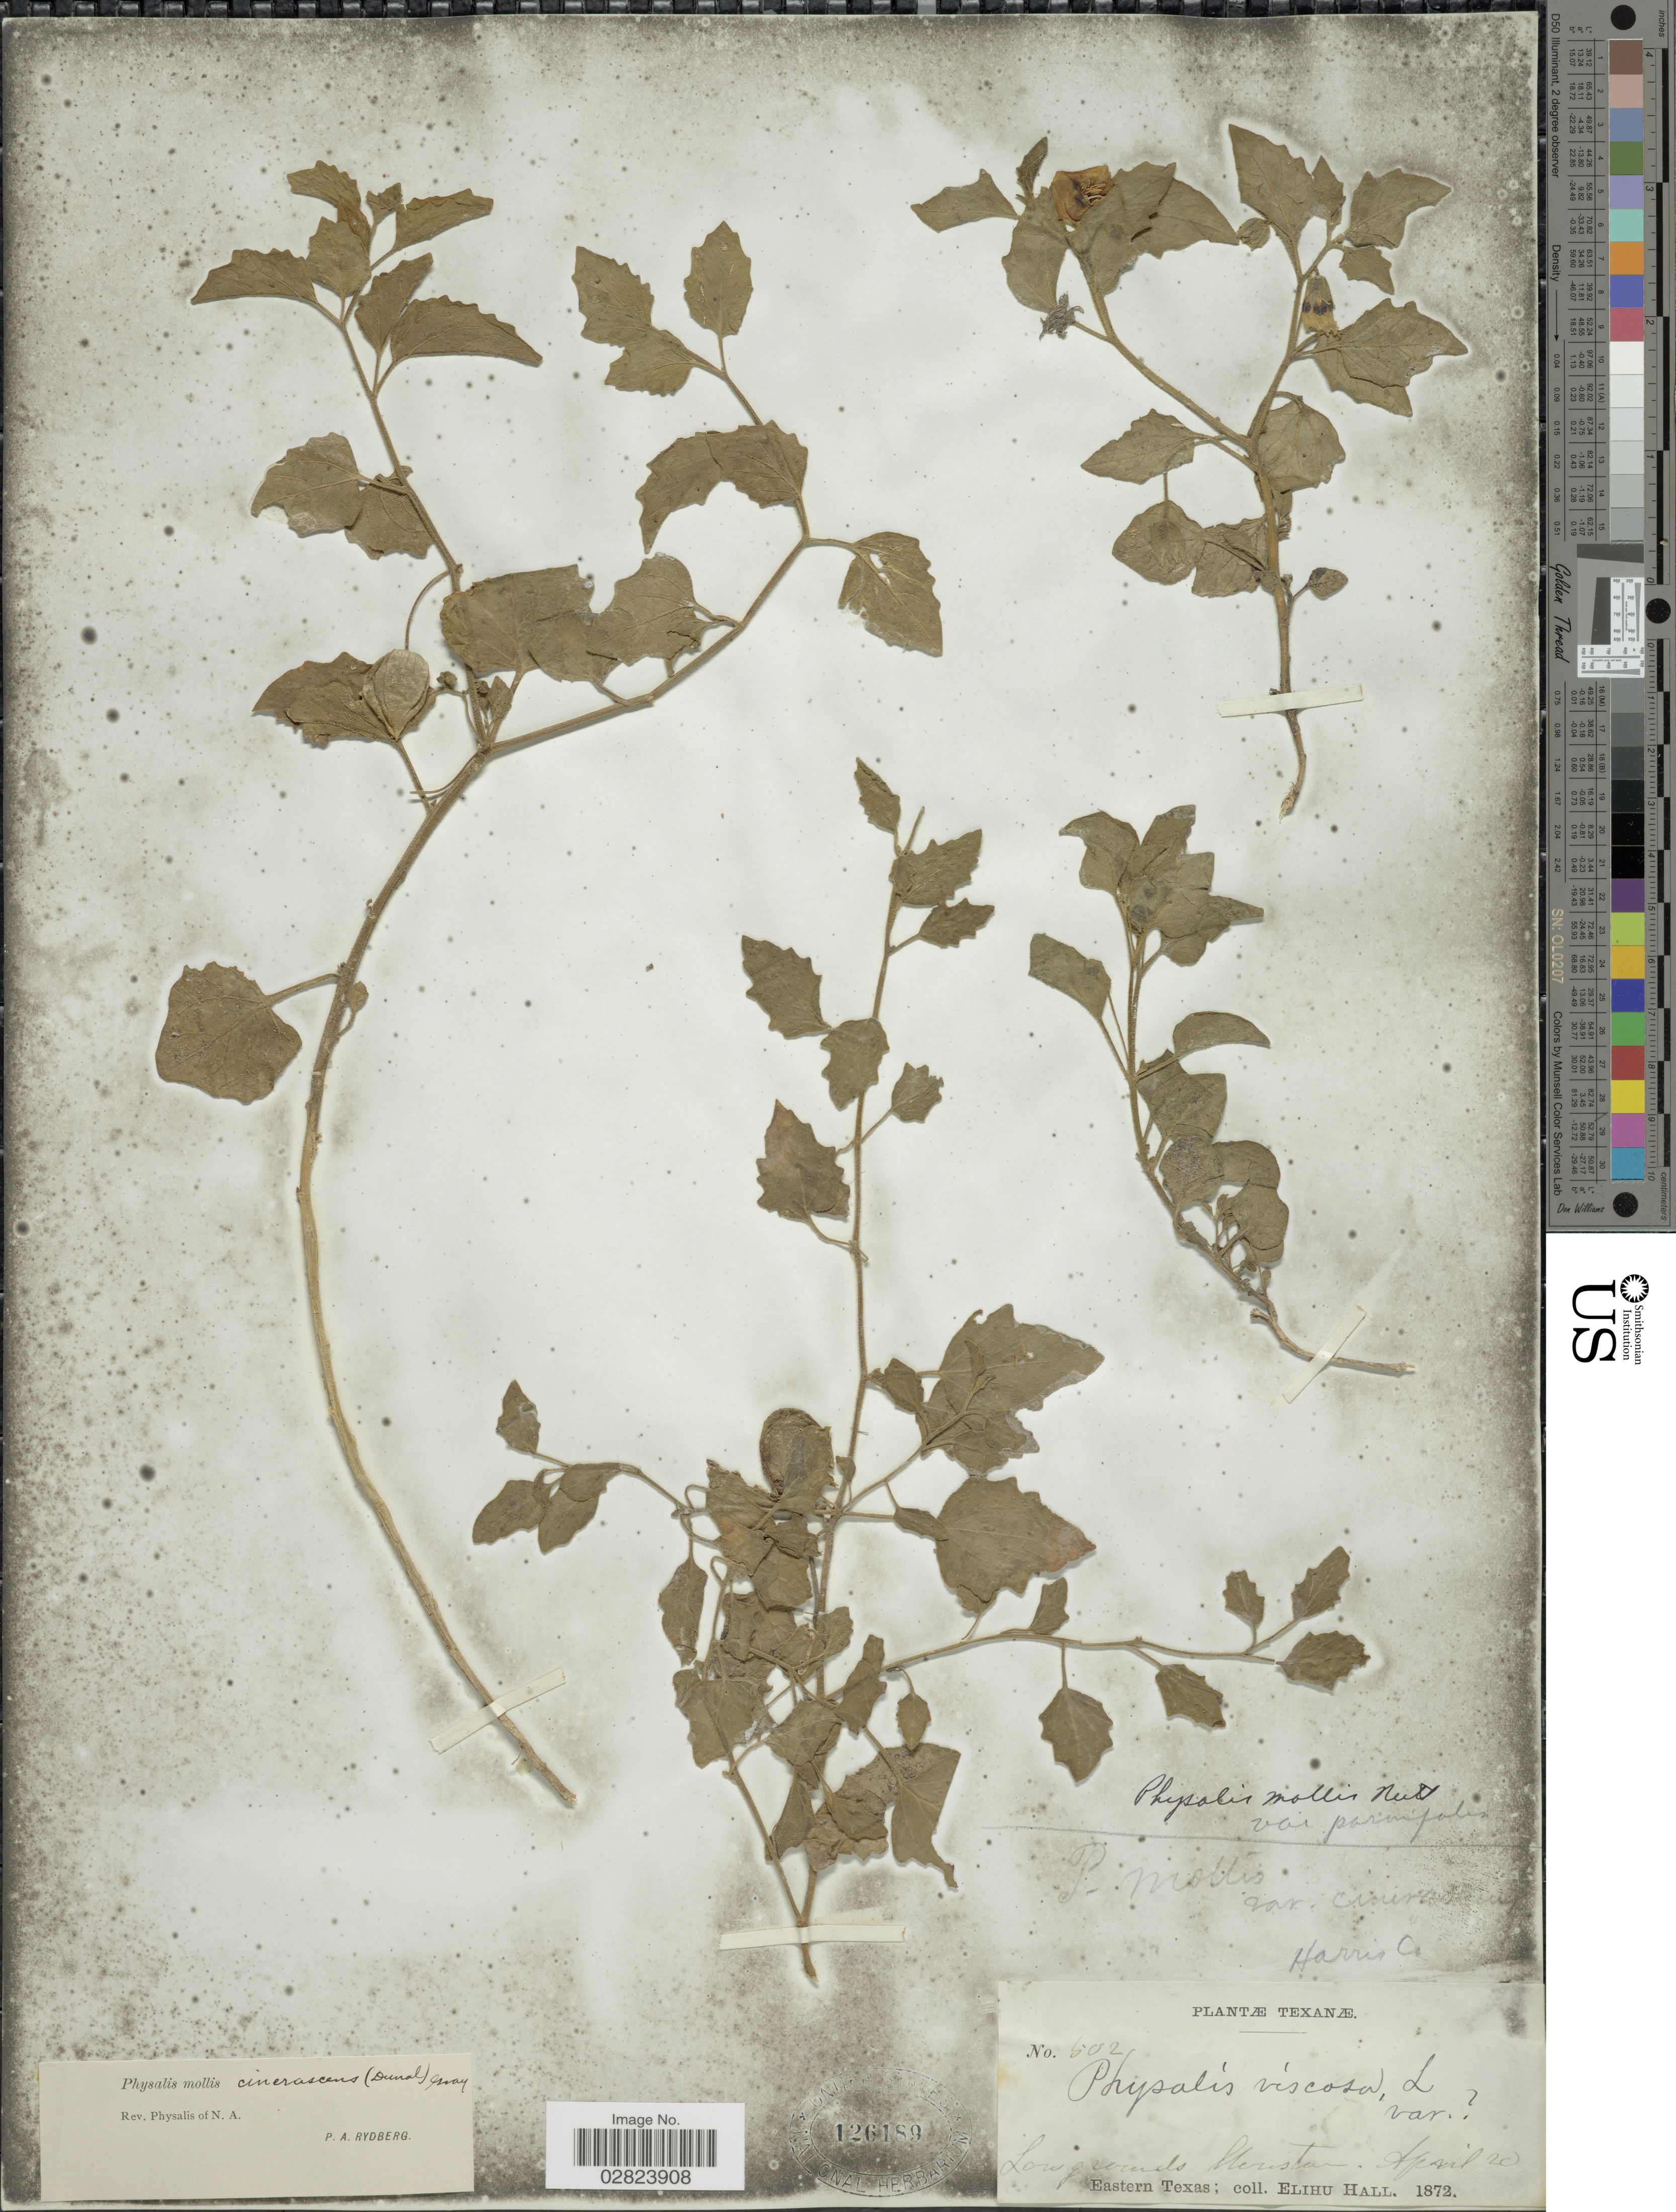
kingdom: Plantae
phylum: Tracheophyta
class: Magnoliopsida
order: Solanales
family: Solanaceae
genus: Physalis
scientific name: Physalis mollis var. cinerascens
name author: (Dunal) A. Gray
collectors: E. Hall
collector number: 502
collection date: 1872-04-20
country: United States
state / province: Texas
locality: Eastern Texas. Harris Co. Houston.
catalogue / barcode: US 126189